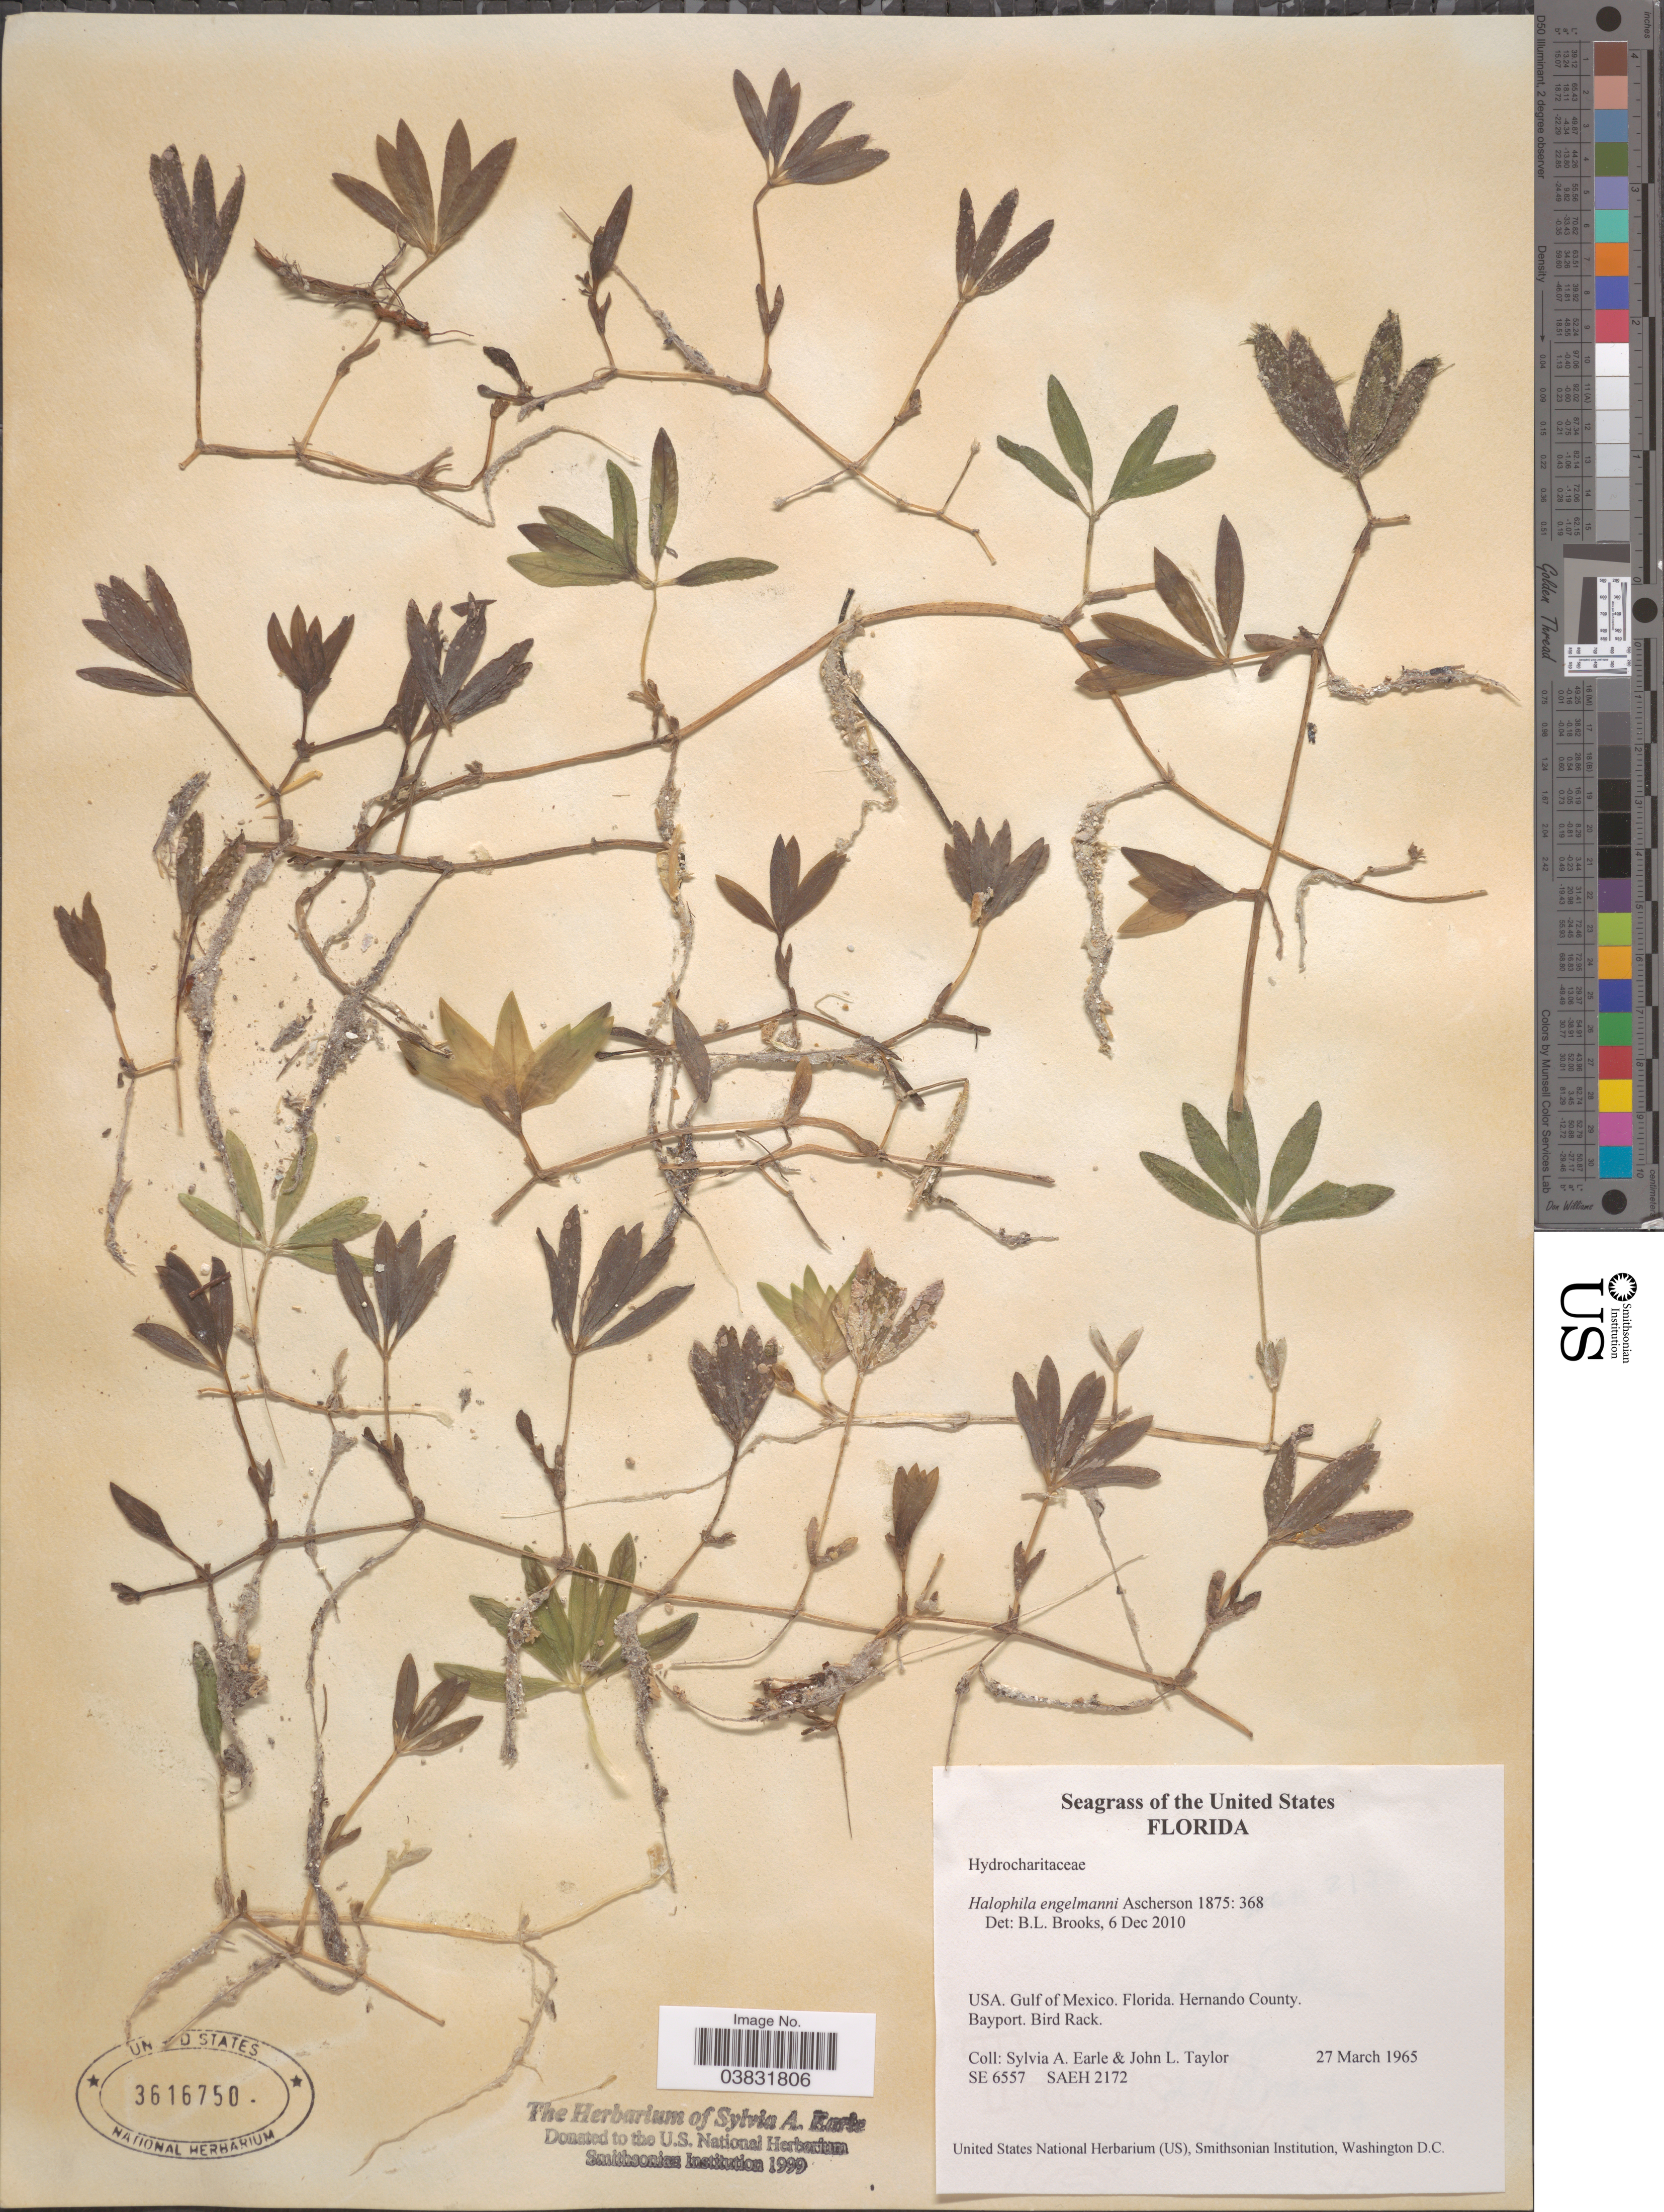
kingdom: Plantae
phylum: Tracheophyta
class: Liliopsida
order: Alismatales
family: Hydrocharitaceae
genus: Halophila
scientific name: Halophila engelmannii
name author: Asch.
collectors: S. A. Earle & J. L. Taylor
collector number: SE6557/SAEH2172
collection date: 1965-03-27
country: United States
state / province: Florida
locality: Gulf of Mexico. Hernando County. Bayport, Bird Rack.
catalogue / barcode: US 3616750